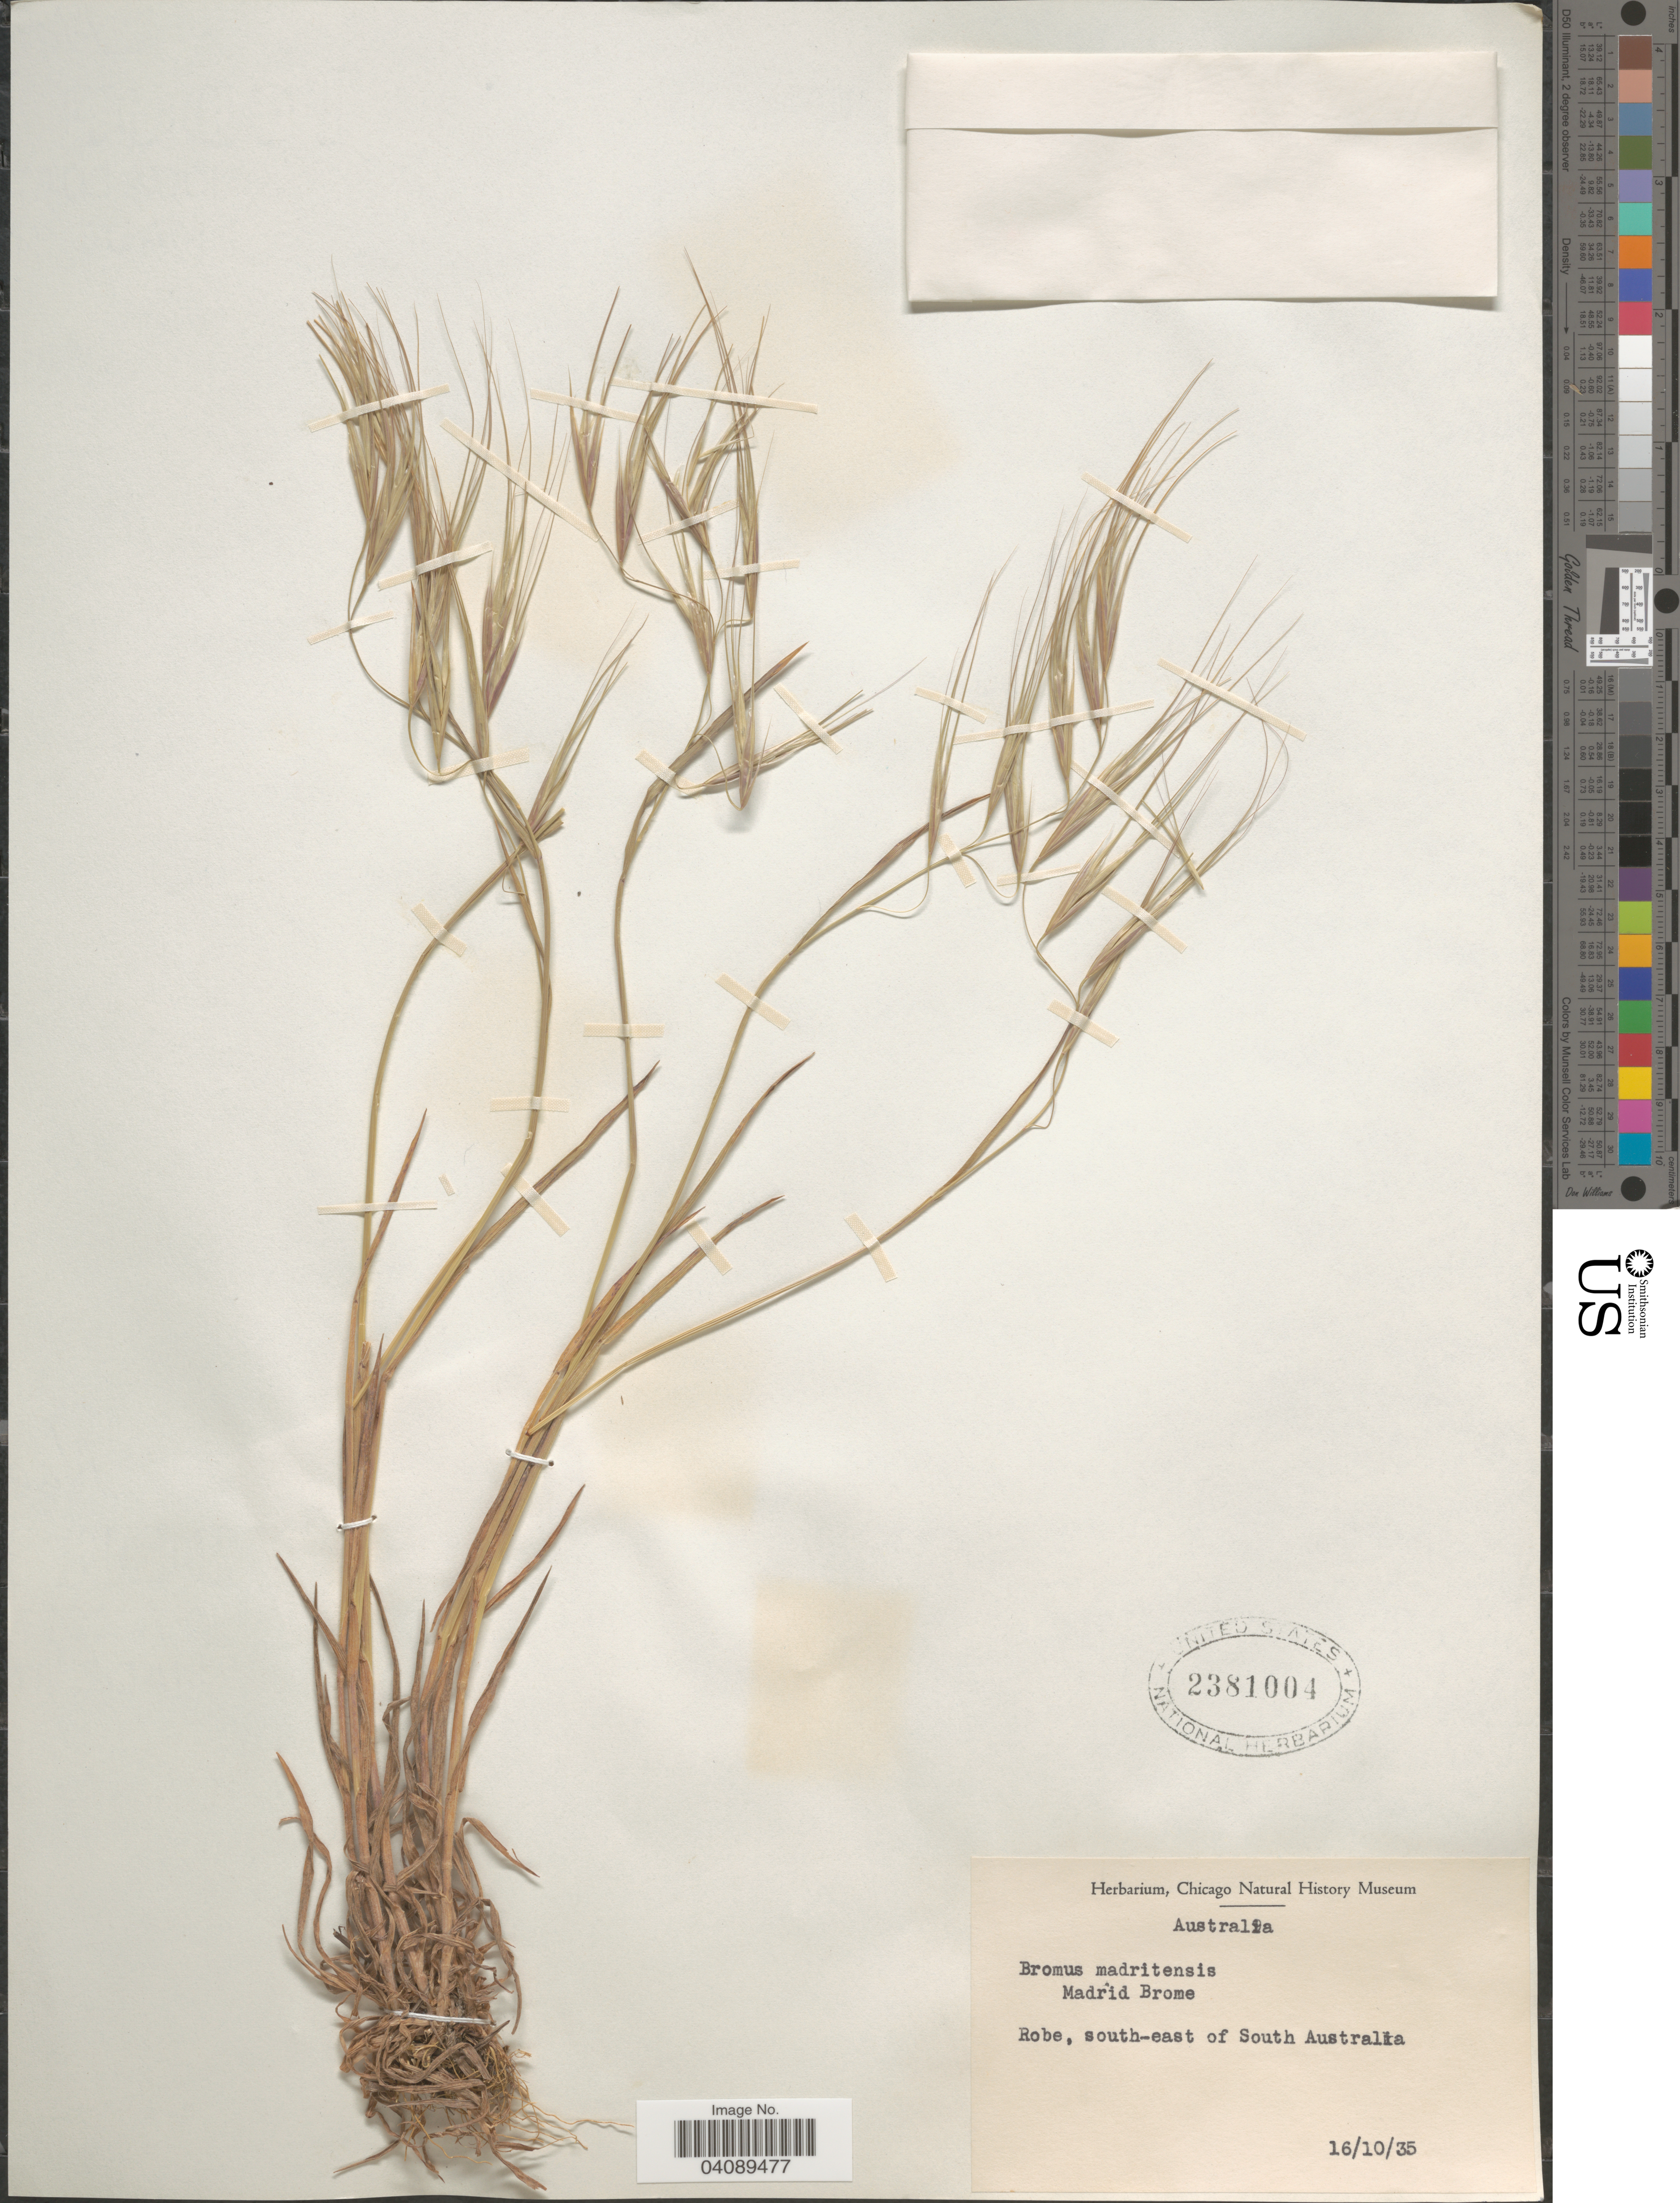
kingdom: Plantae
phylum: Tracheophyta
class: Liliopsida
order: Poales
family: Poaceae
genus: Bromus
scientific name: Bromus madritensis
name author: L.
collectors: Ex herb. Chicago Natural History Museum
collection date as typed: Transcribed d/m/y: 16/10/35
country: Australia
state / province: South Australia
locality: Robe, south-east of South Australia.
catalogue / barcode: US 2381004